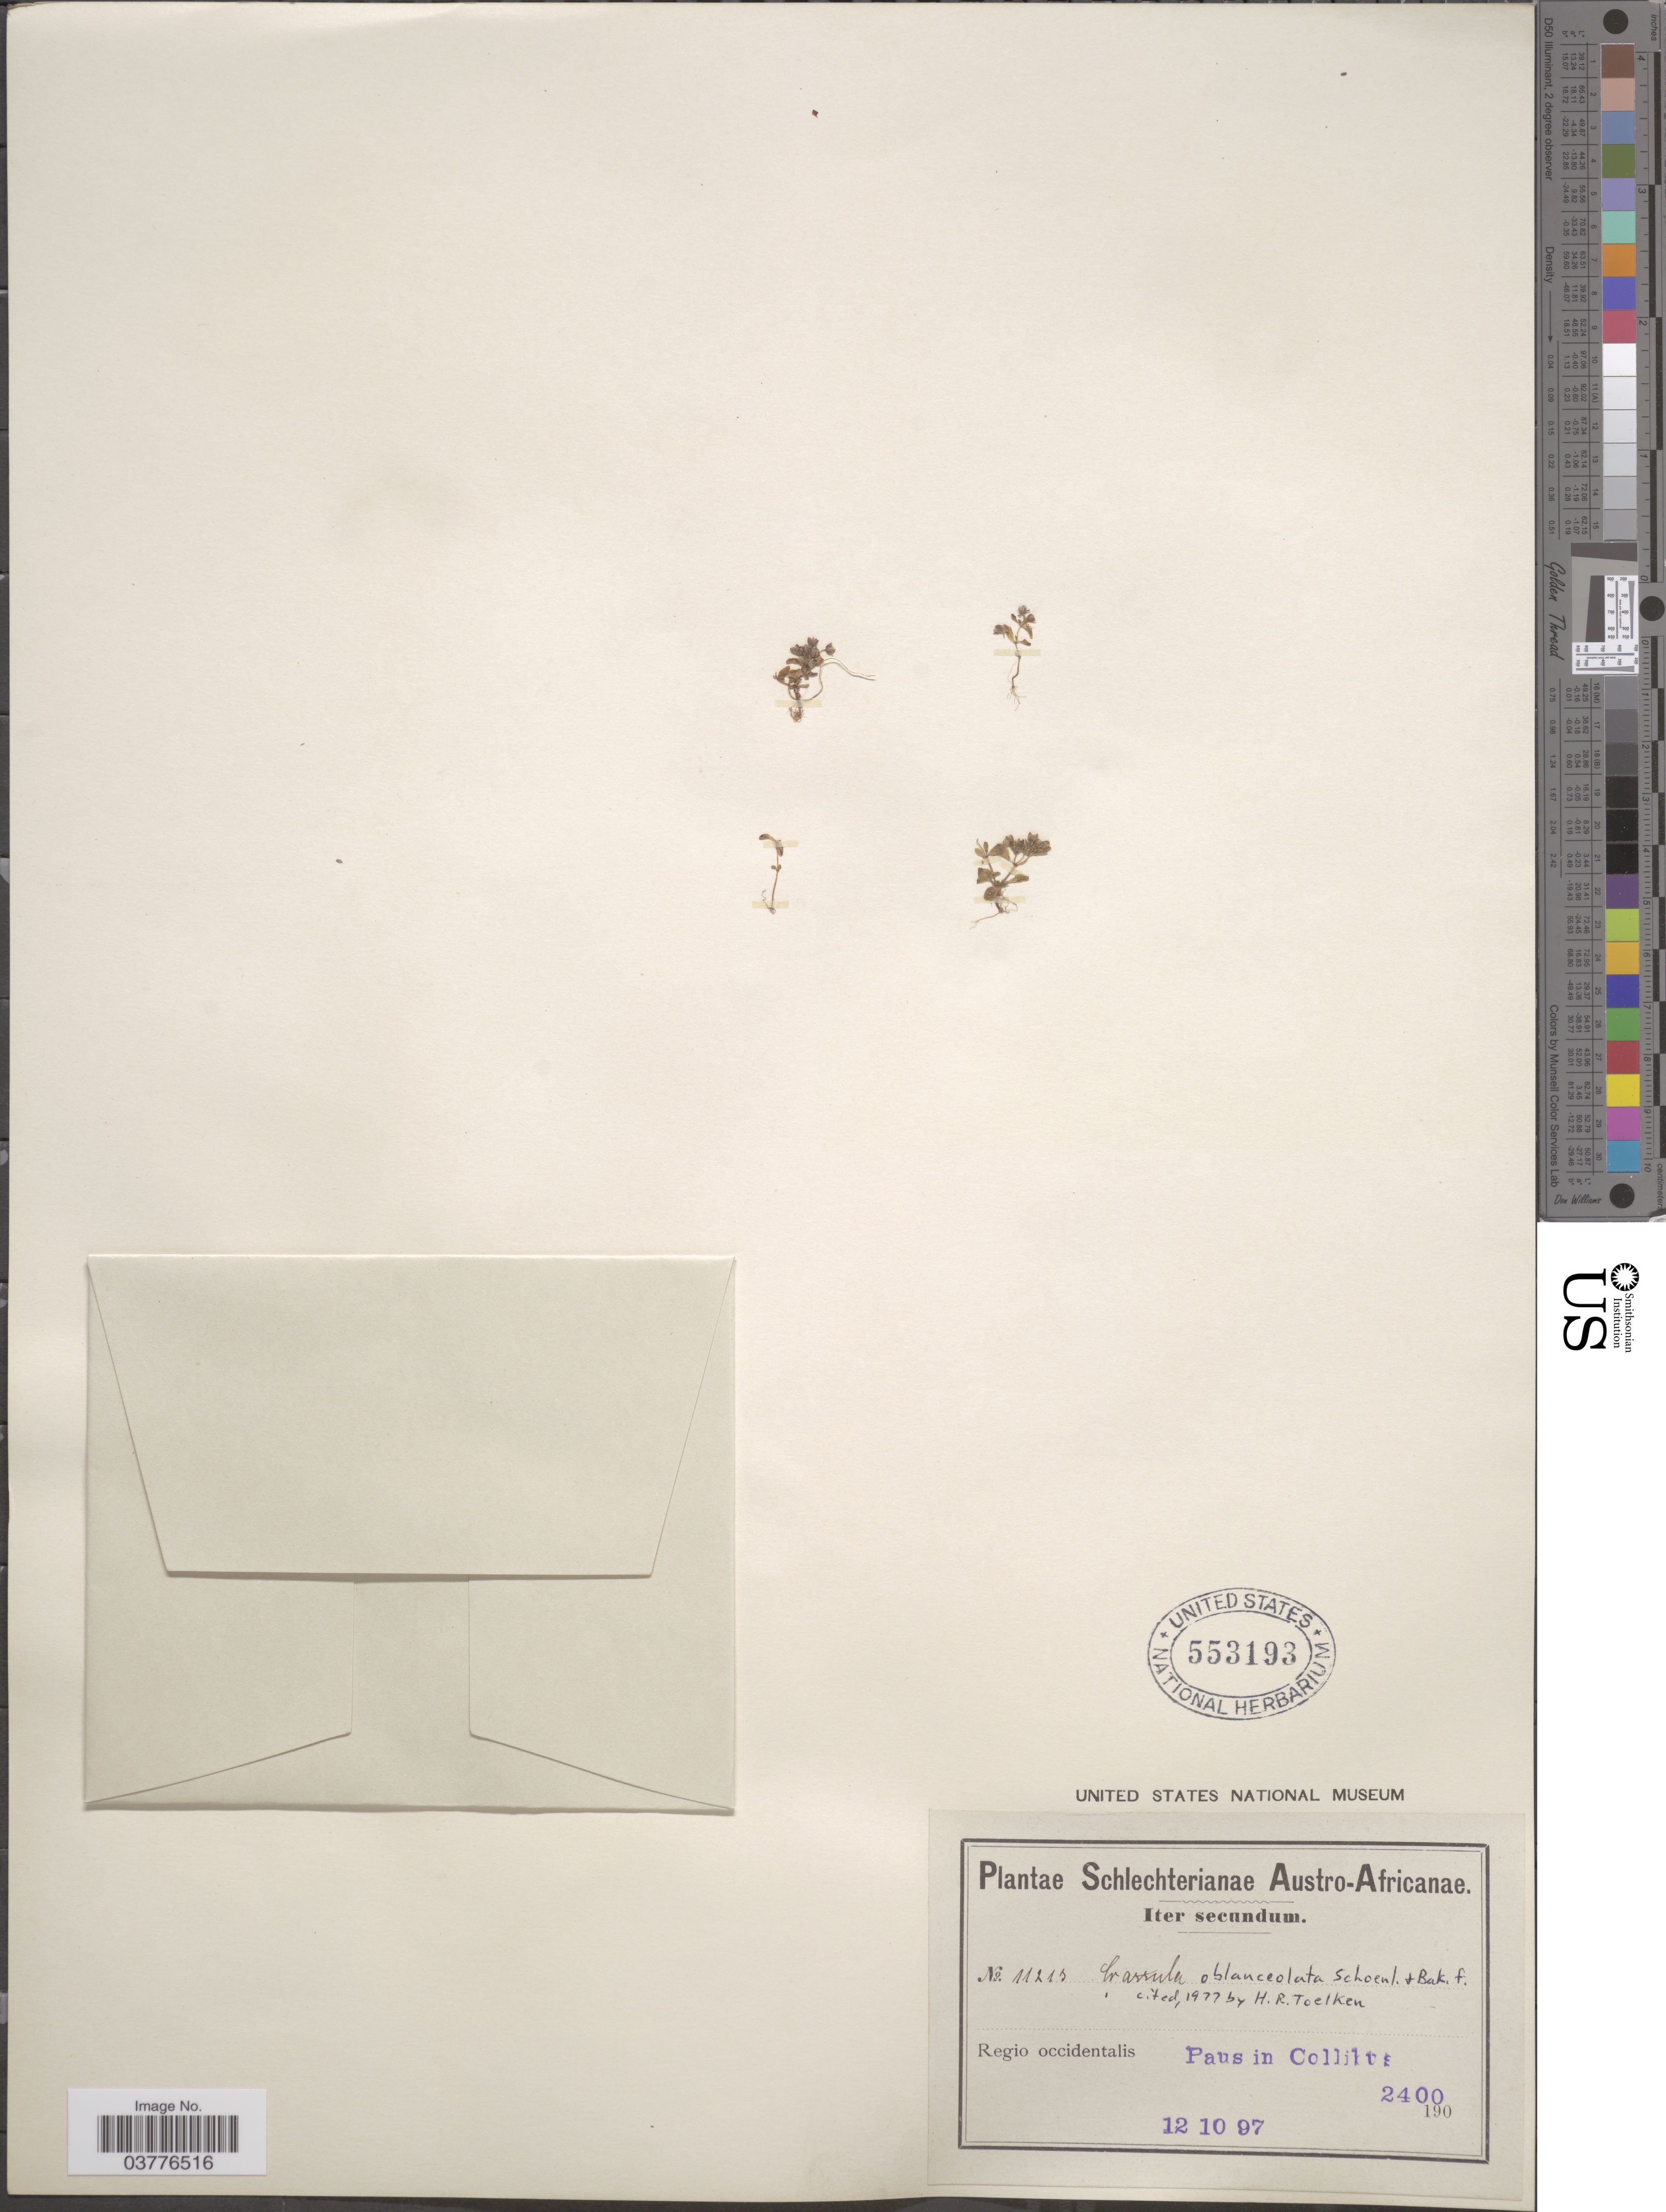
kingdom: Plantae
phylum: Tracheophyta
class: Magnoliopsida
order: Saxifragales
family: Crassulaceae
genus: Crassula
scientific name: Crassula oblanceolata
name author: Schönland & Baker f.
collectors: Schlechter, --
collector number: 11213*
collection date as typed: Transcribed d/m/y: 12/10/97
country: South Africa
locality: Austro-Africanae. Regio occidentalis. Paus in Collibus.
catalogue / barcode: US 553193